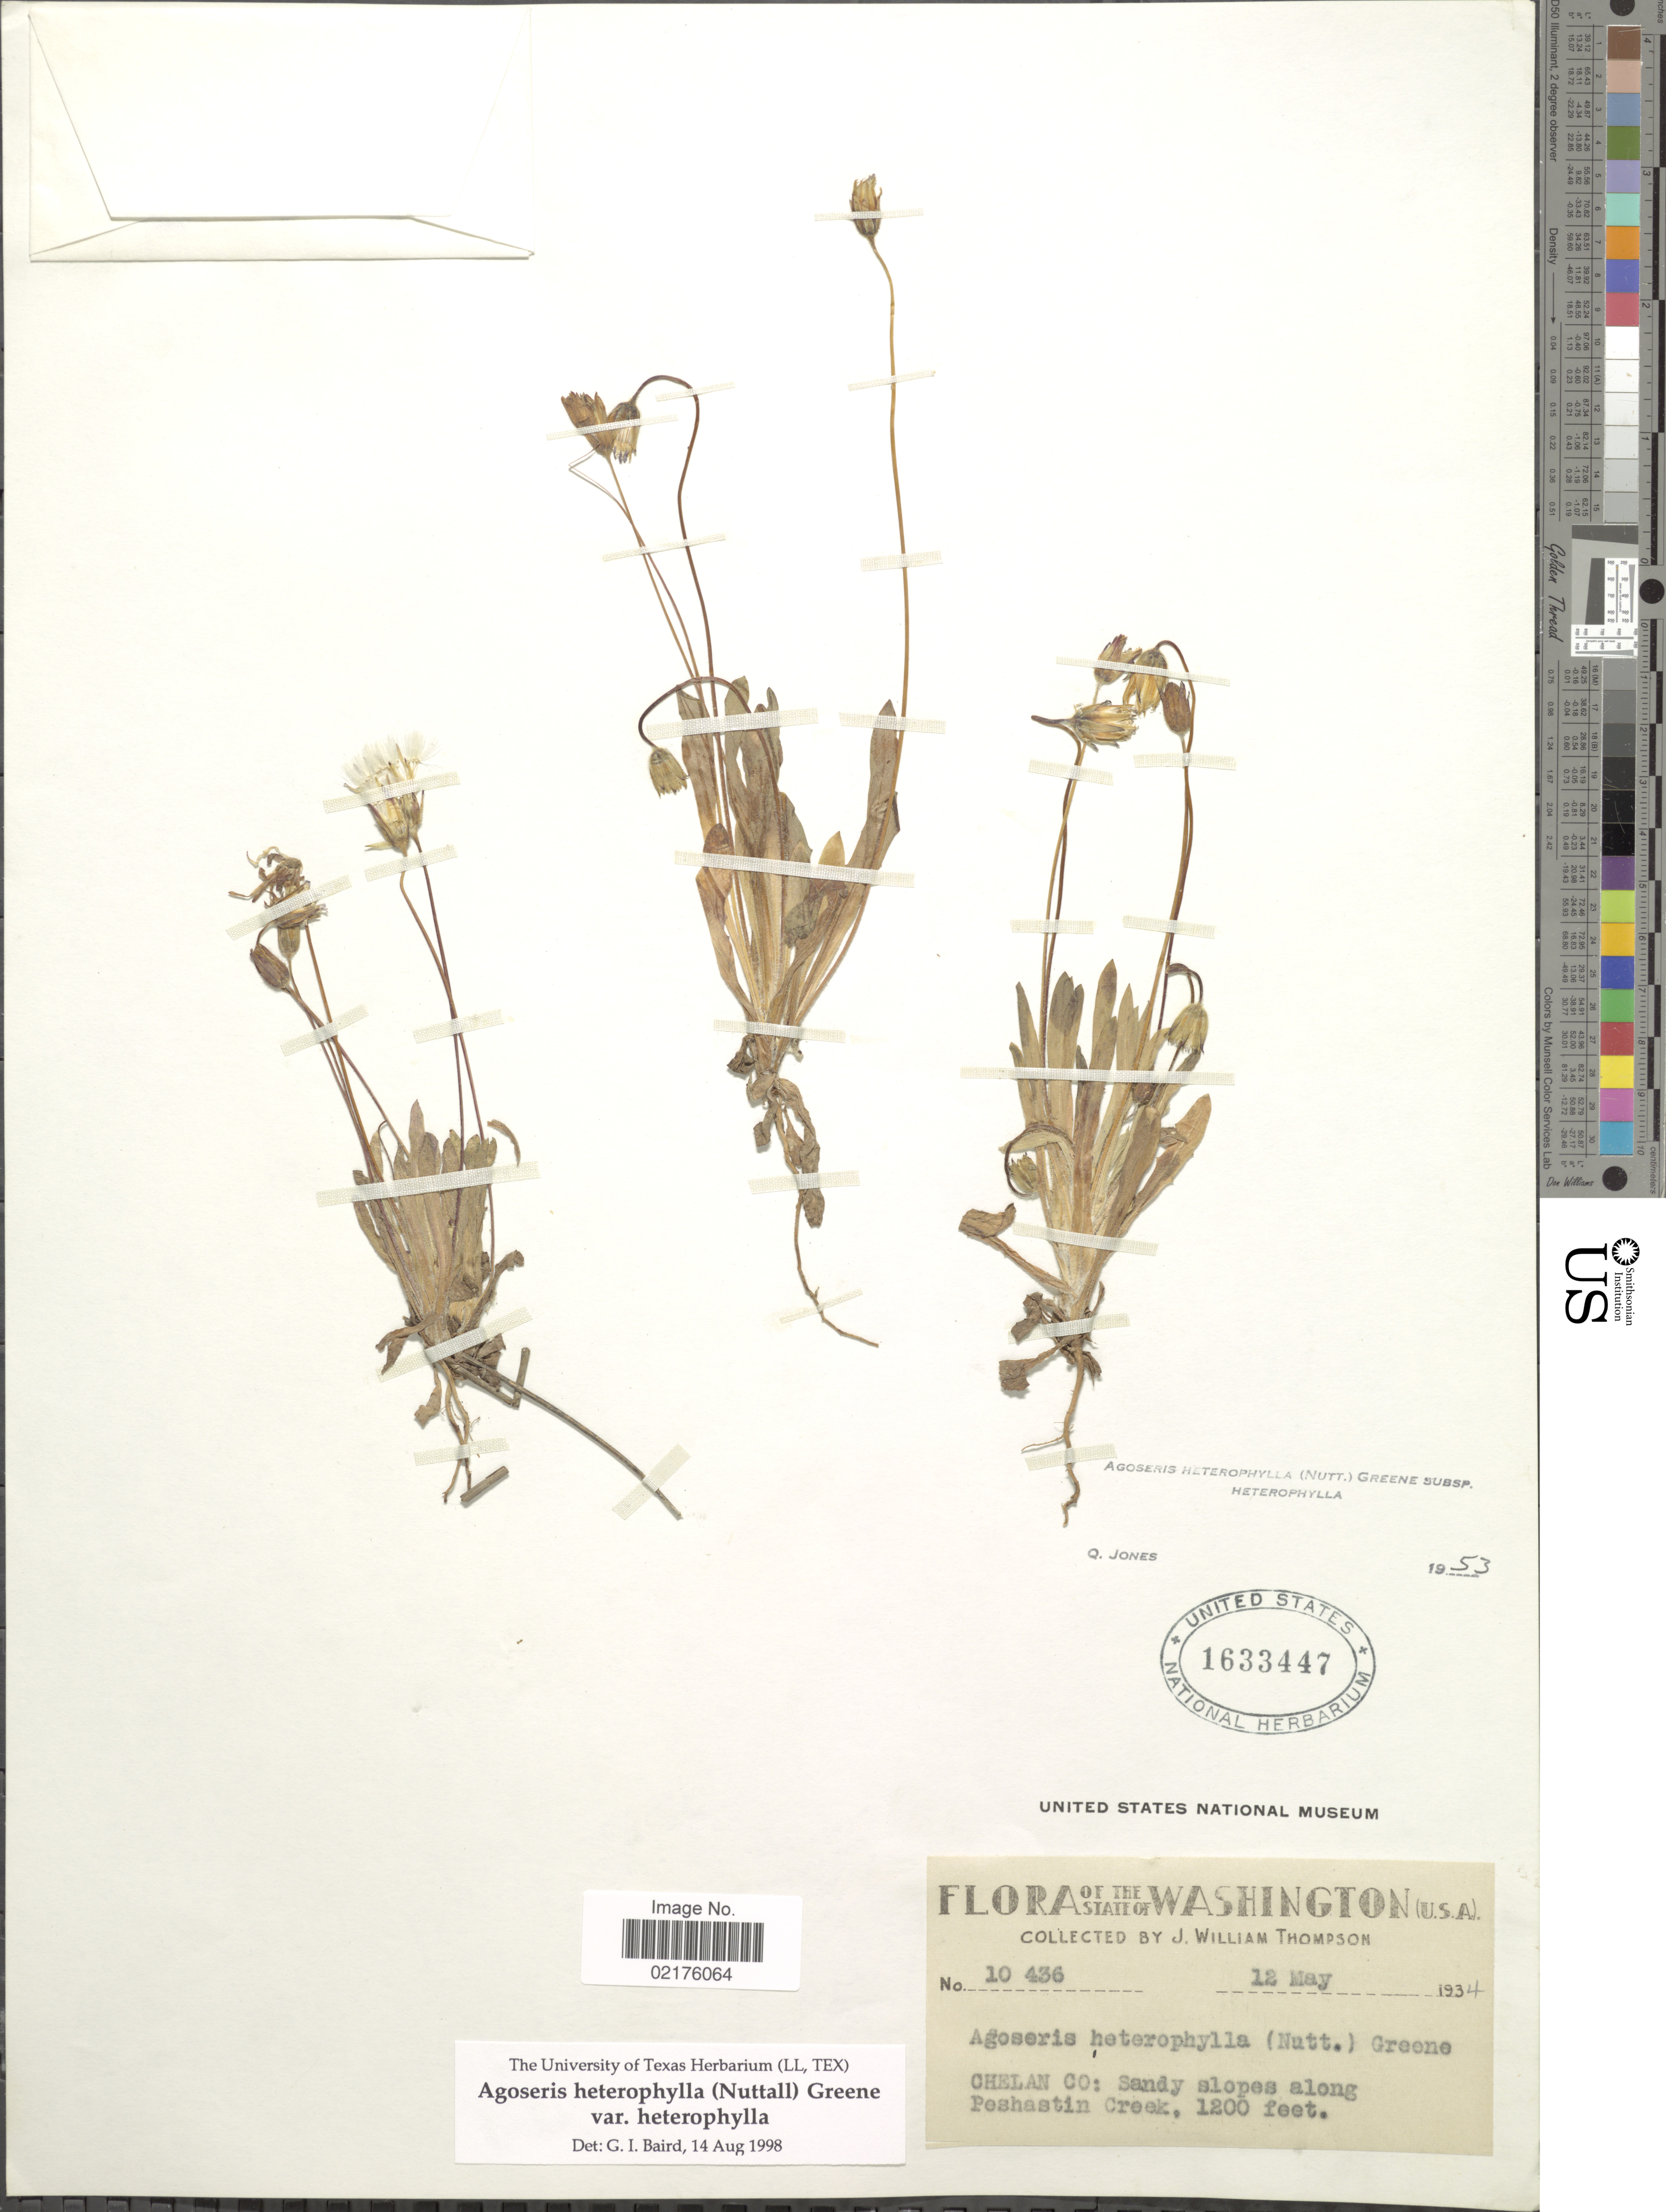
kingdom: Plantae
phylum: Tracheophyta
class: Magnoliopsida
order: Asterales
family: Asteraceae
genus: Agoseris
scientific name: Agoseris heterophylla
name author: (Nutt.) Greene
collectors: J. W. Thompson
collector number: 10436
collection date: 1934-05-12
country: United States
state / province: Washington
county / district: Chelan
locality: The State of Washington, Chelan Co: Sandy slopes alonng Peshastin Creek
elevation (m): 366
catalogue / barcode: US 1633447